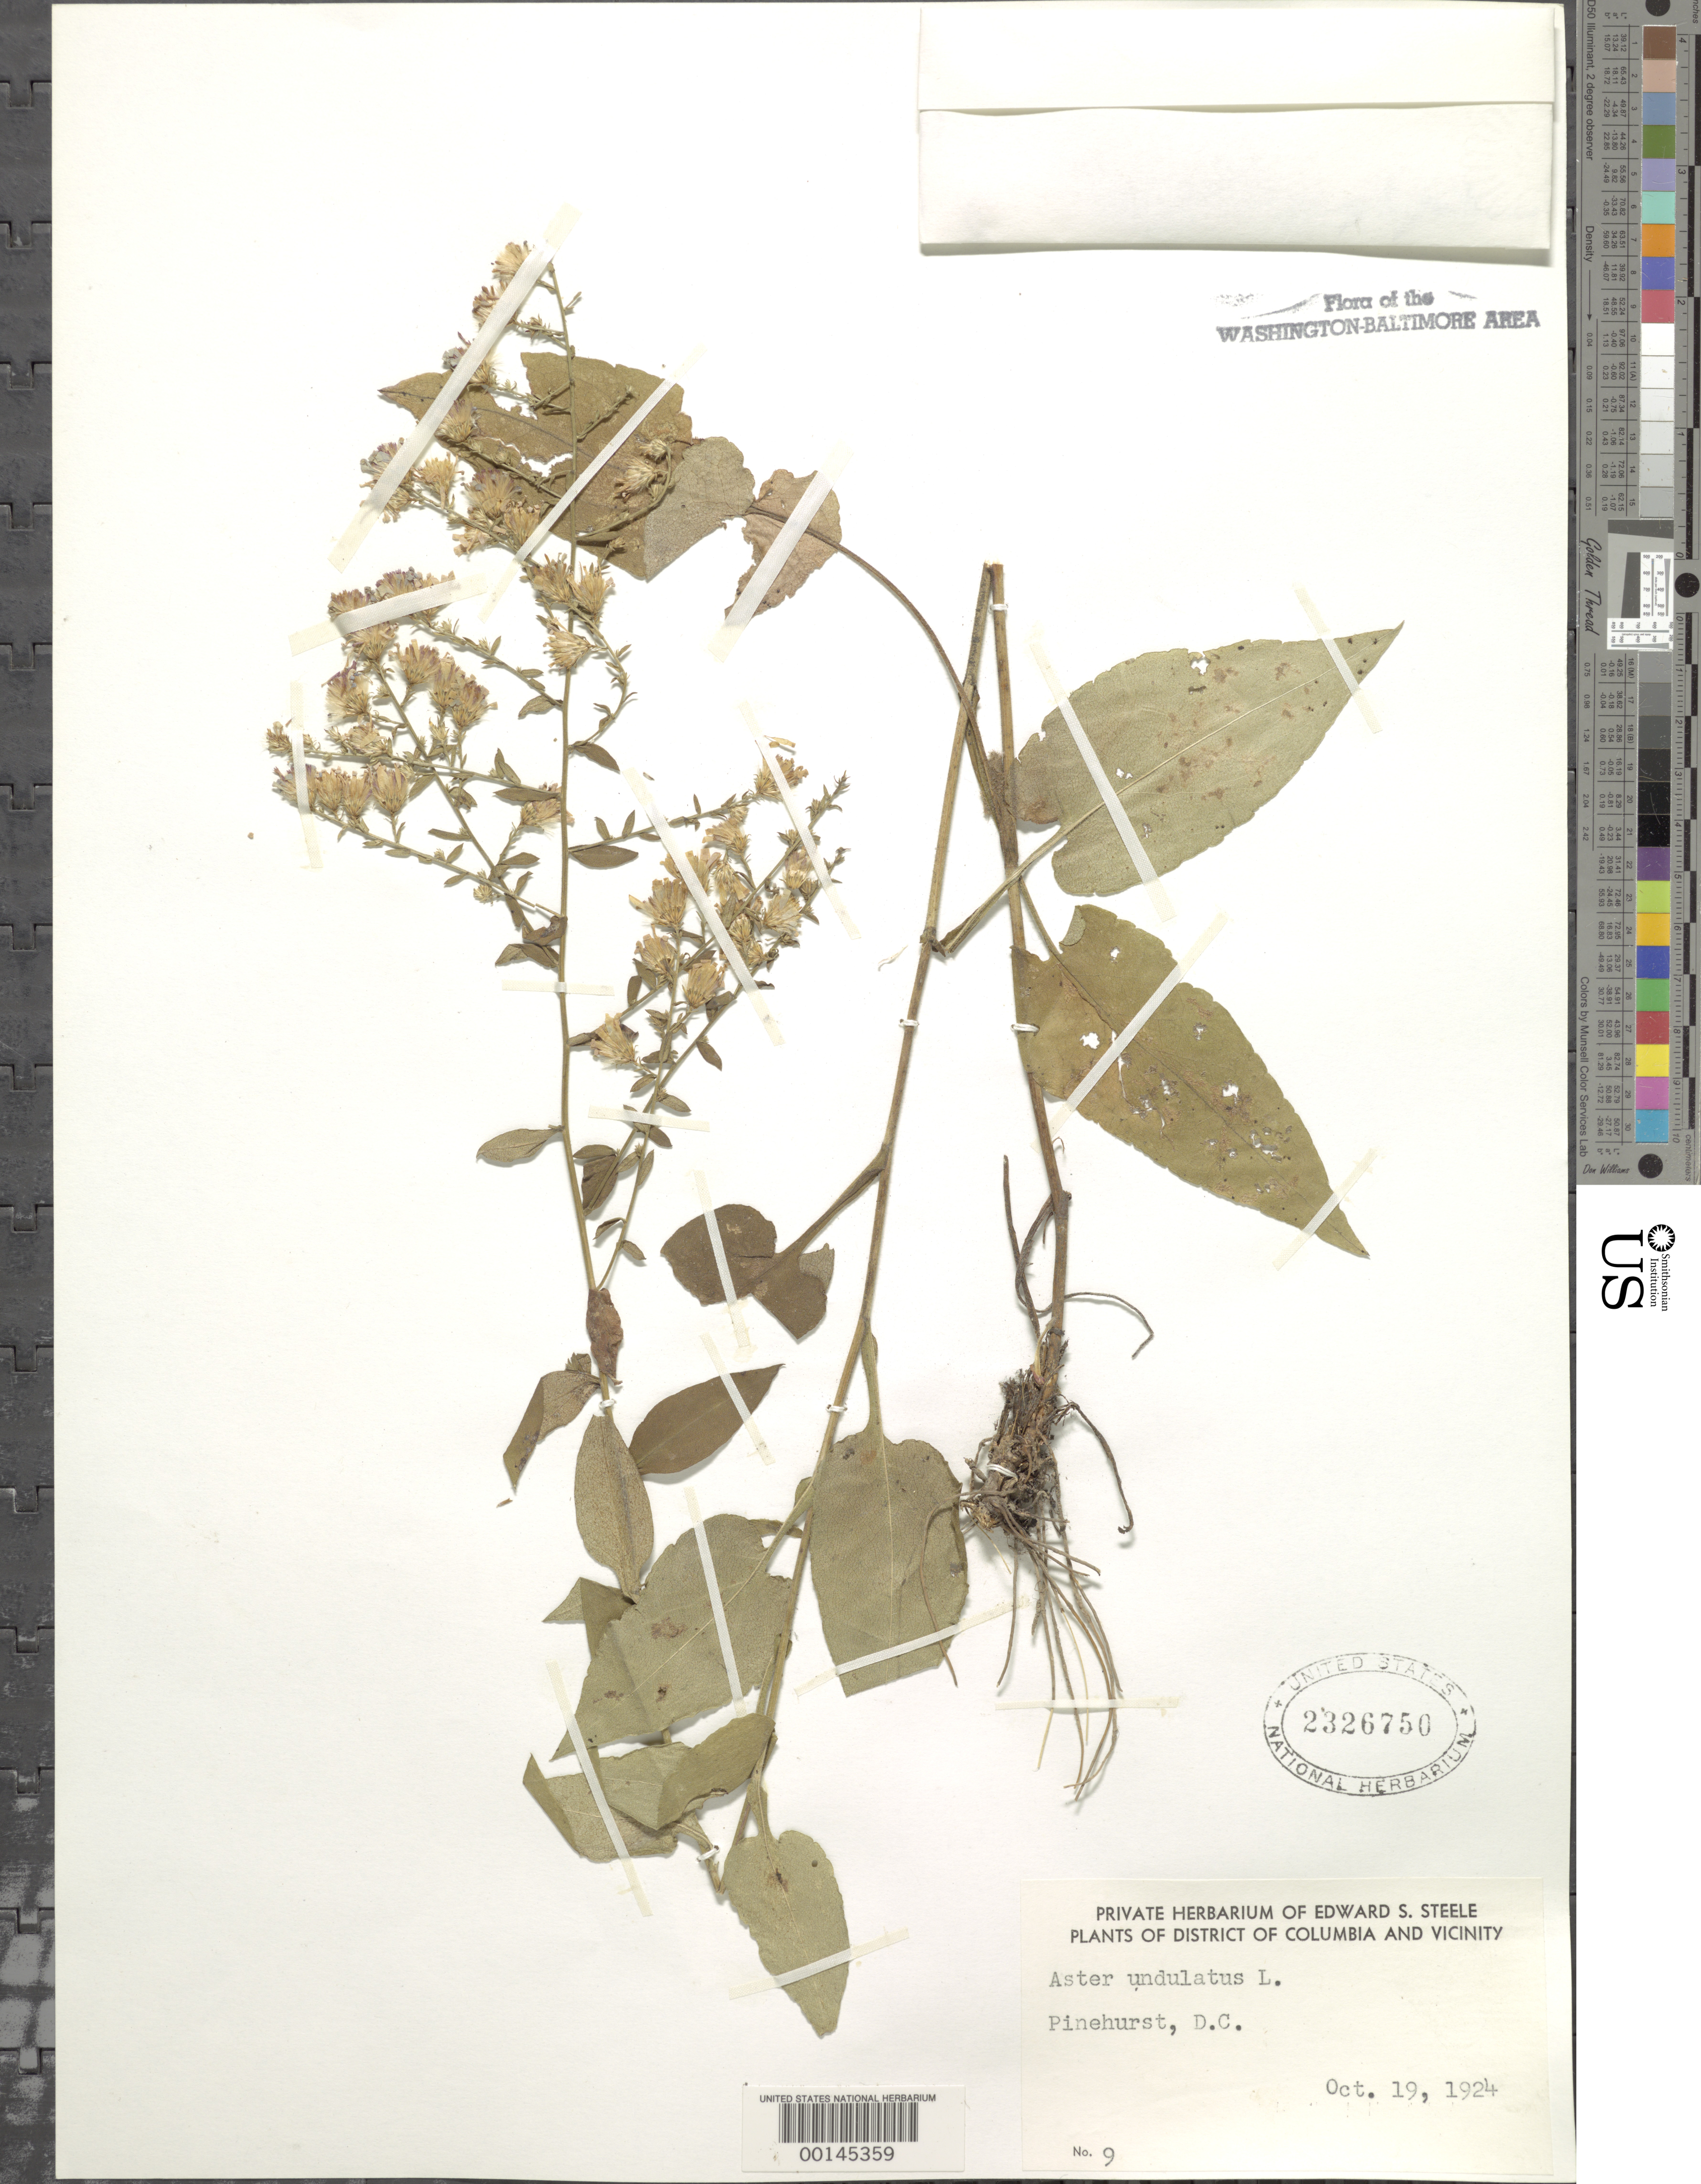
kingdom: Plantae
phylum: Tracheophyta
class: Magnoliopsida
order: Asterales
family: Asteraceae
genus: Symphyotrichum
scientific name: Symphyotrichum undulatum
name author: (L.) G.L. Nesom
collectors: E. Steele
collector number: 9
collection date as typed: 19 Oct 1924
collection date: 1924-10-19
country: United States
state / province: District of Columbia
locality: Pinehurst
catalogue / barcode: US 2326750